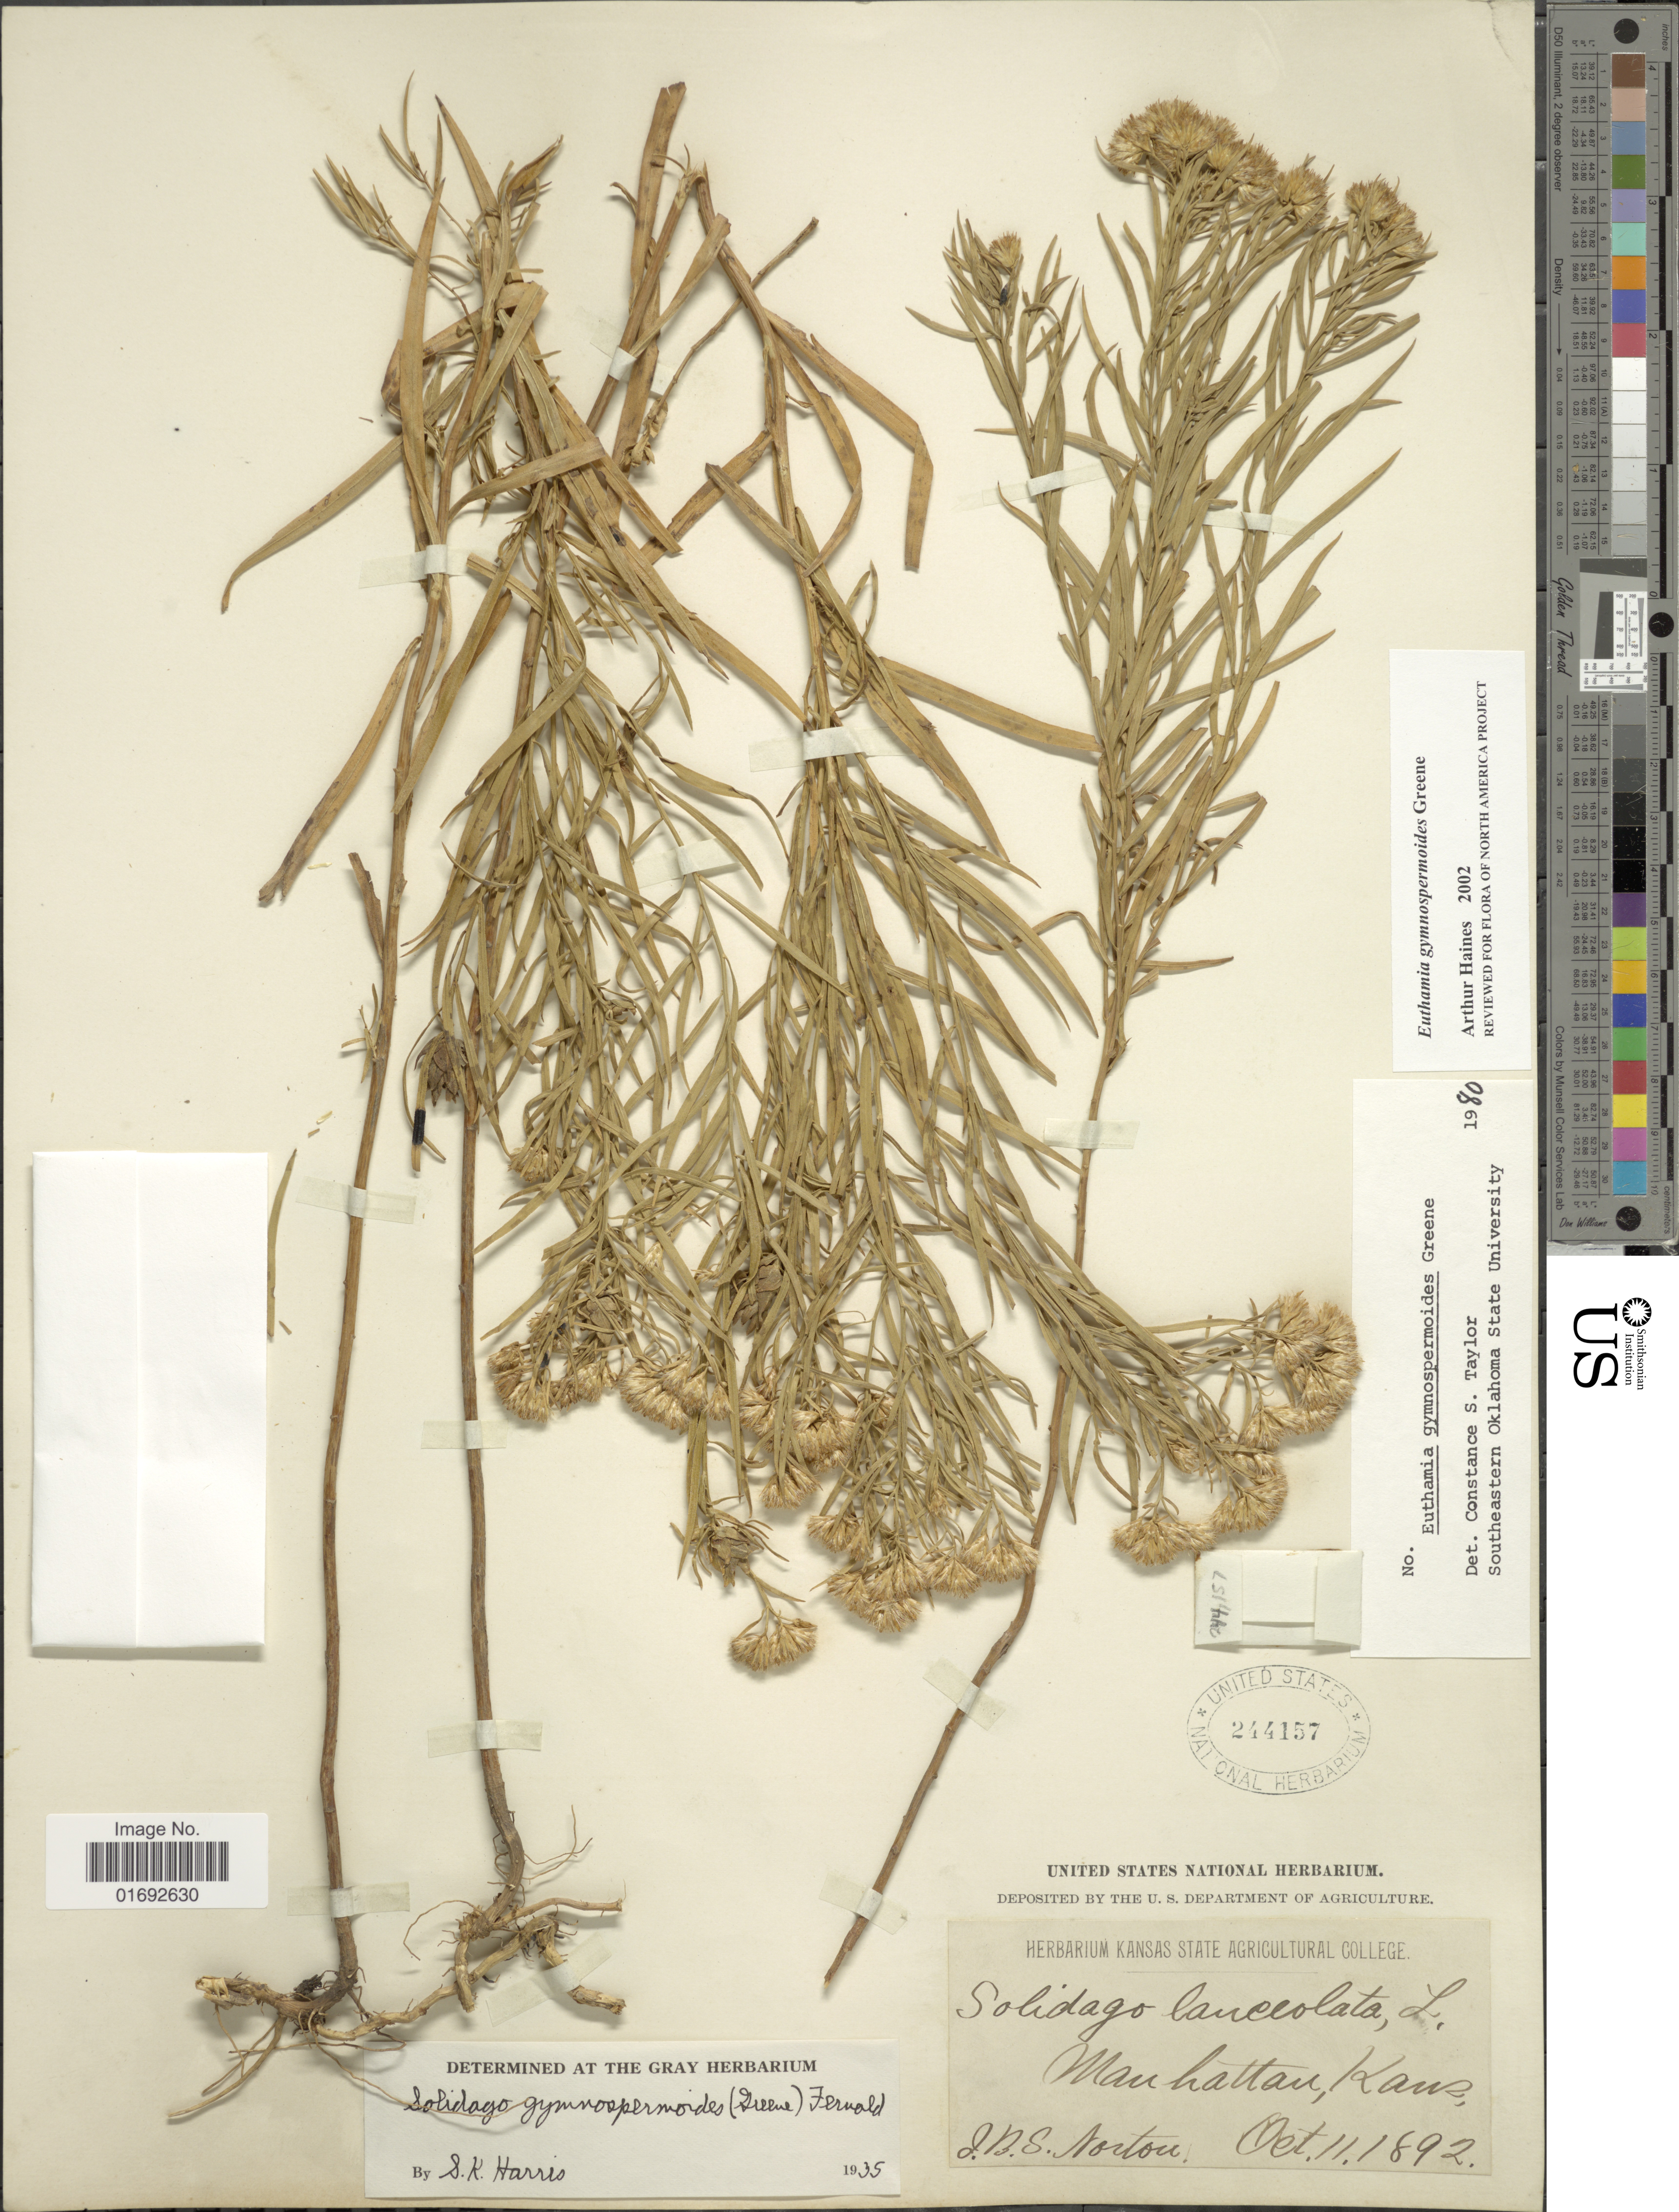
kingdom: Plantae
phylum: Tracheophyta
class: Magnoliopsida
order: Asterales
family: Asteraceae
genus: Euthamia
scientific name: Euthamia gymnospermoides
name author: Greene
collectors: J. B. S. Norton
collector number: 244157?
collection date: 1892-10-11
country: United States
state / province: Kansas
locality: Manhattan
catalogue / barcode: US 244157